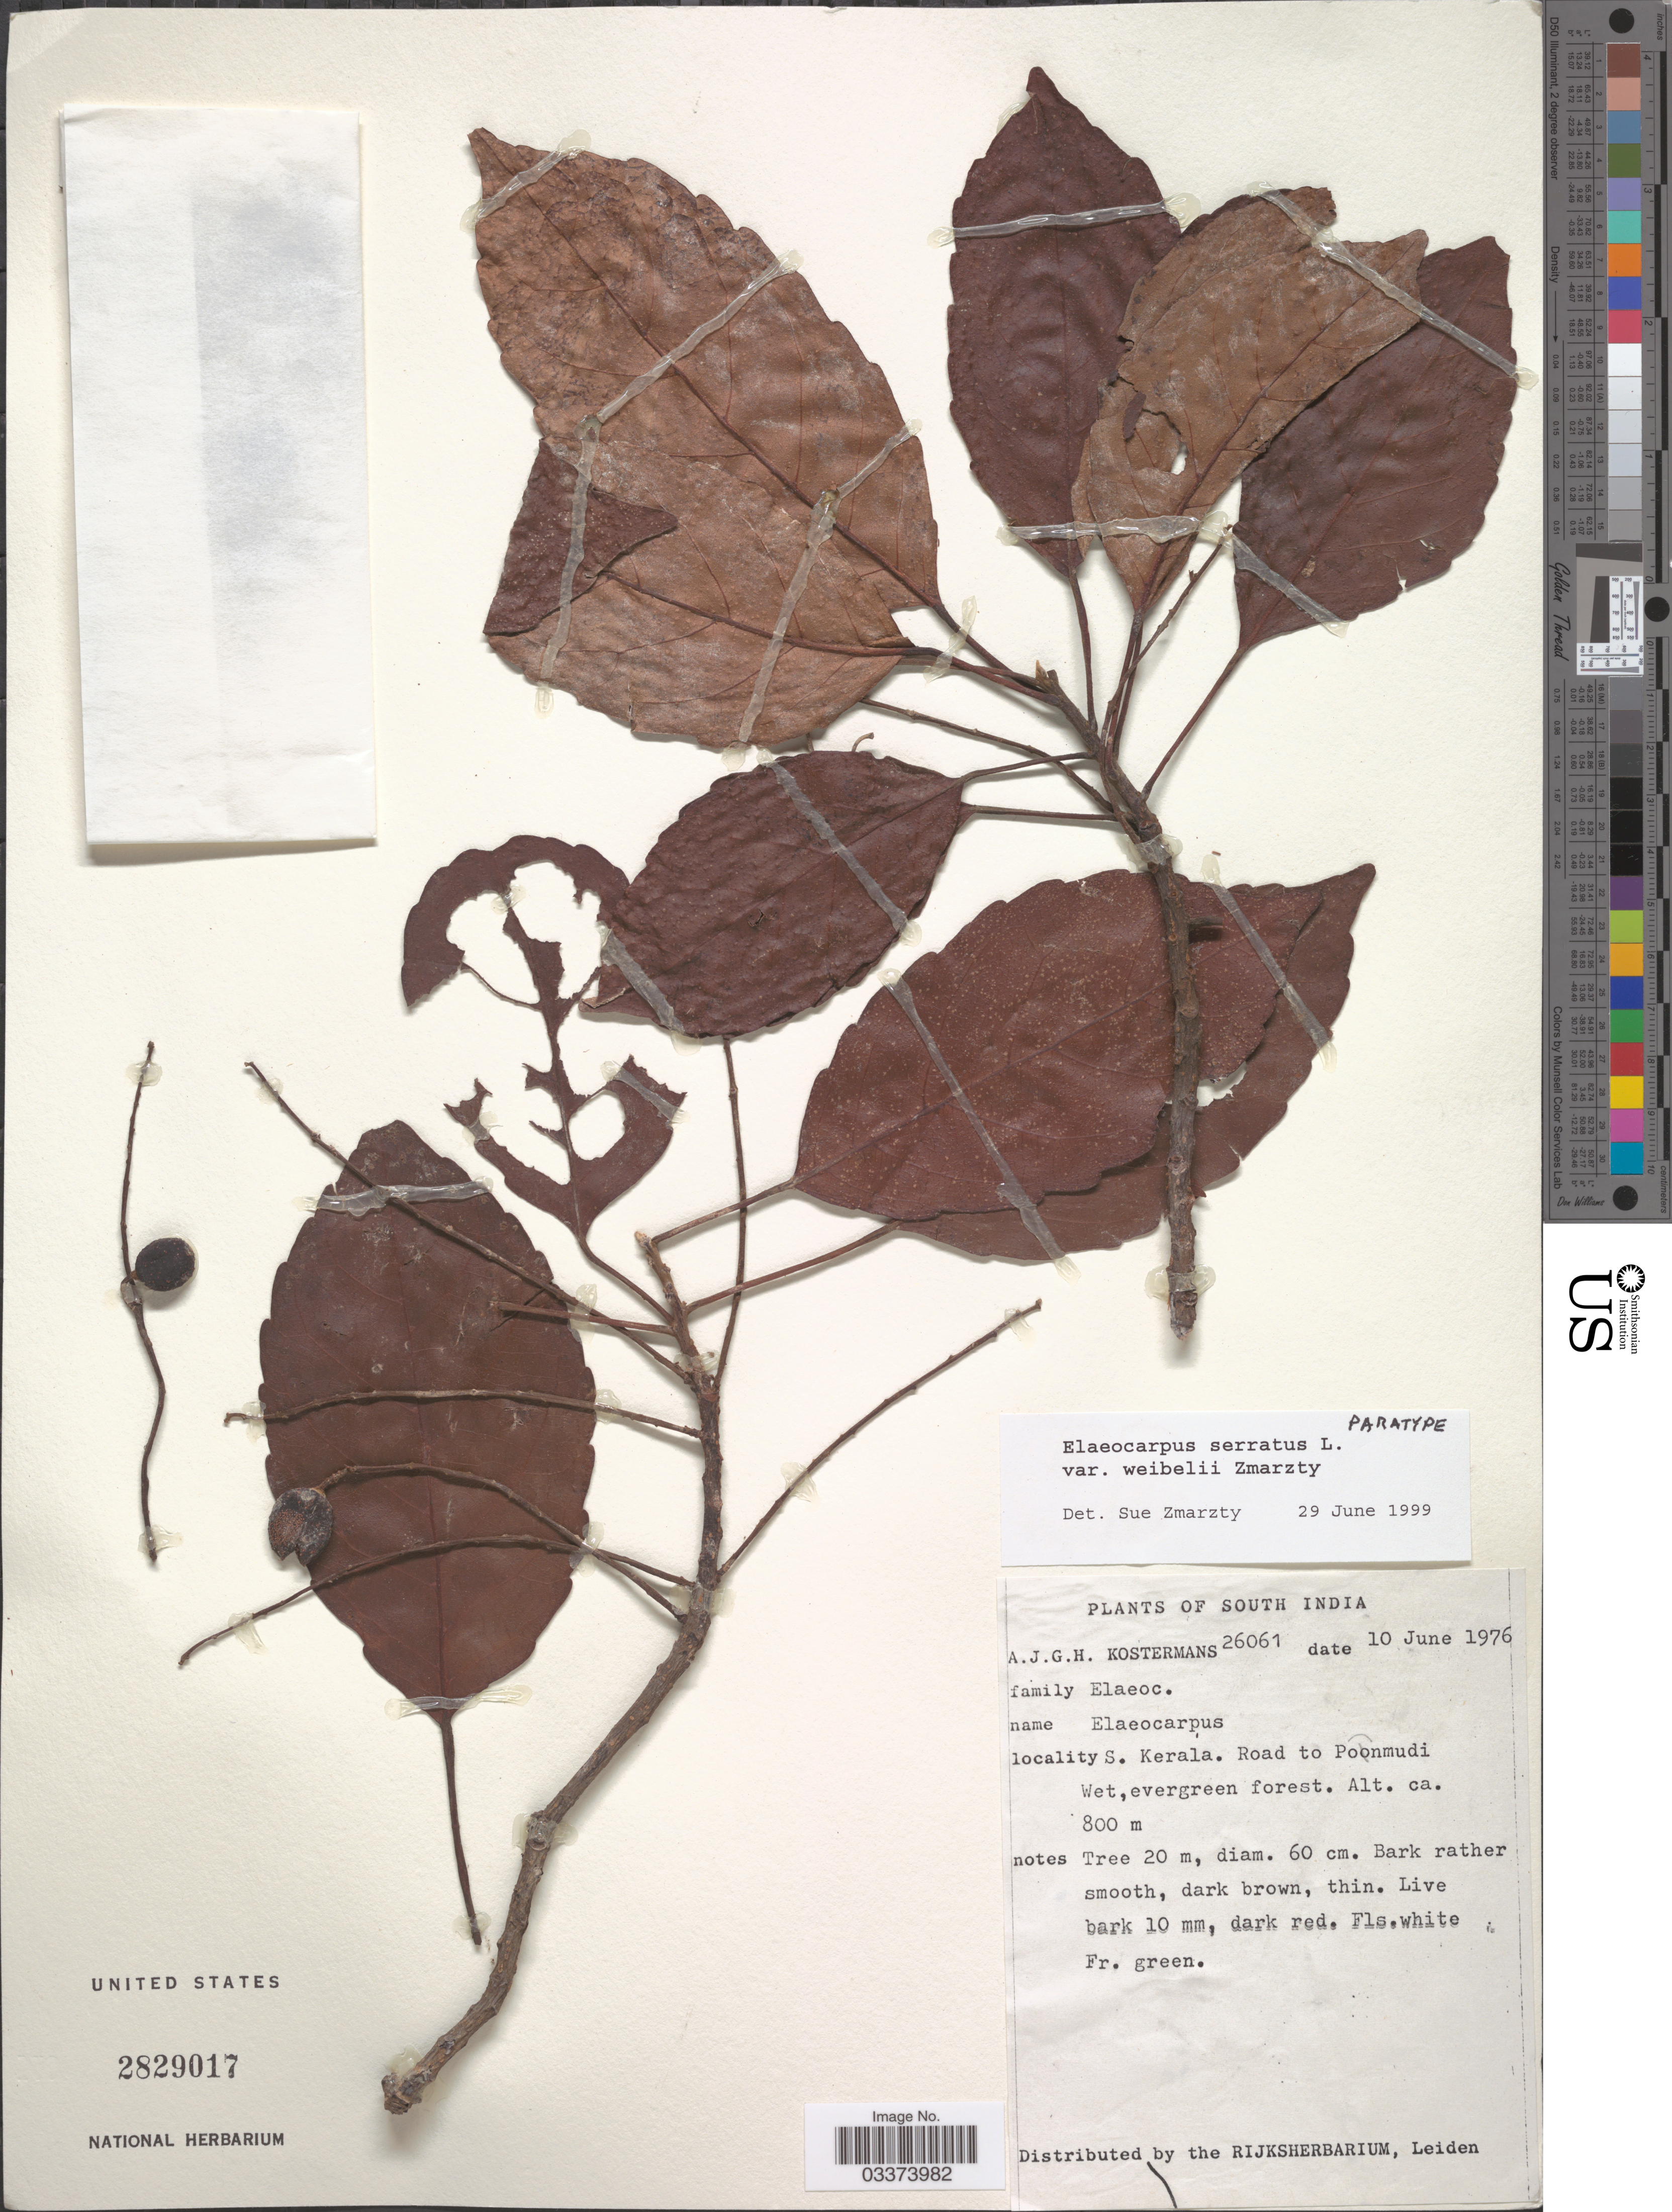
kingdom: Plantae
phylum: Tracheophyta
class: Magnoliopsida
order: Oxalidales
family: Elaeocarpaceae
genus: Elaeocarpus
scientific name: Elaeocarpus serratus var. weibelii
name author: Zmarzty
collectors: A. J. G. Kostermans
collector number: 26061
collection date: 1976-06-10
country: India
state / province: Kerala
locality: South India. S. Kerala. Road to Ponmudi.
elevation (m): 800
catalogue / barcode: US 2829017